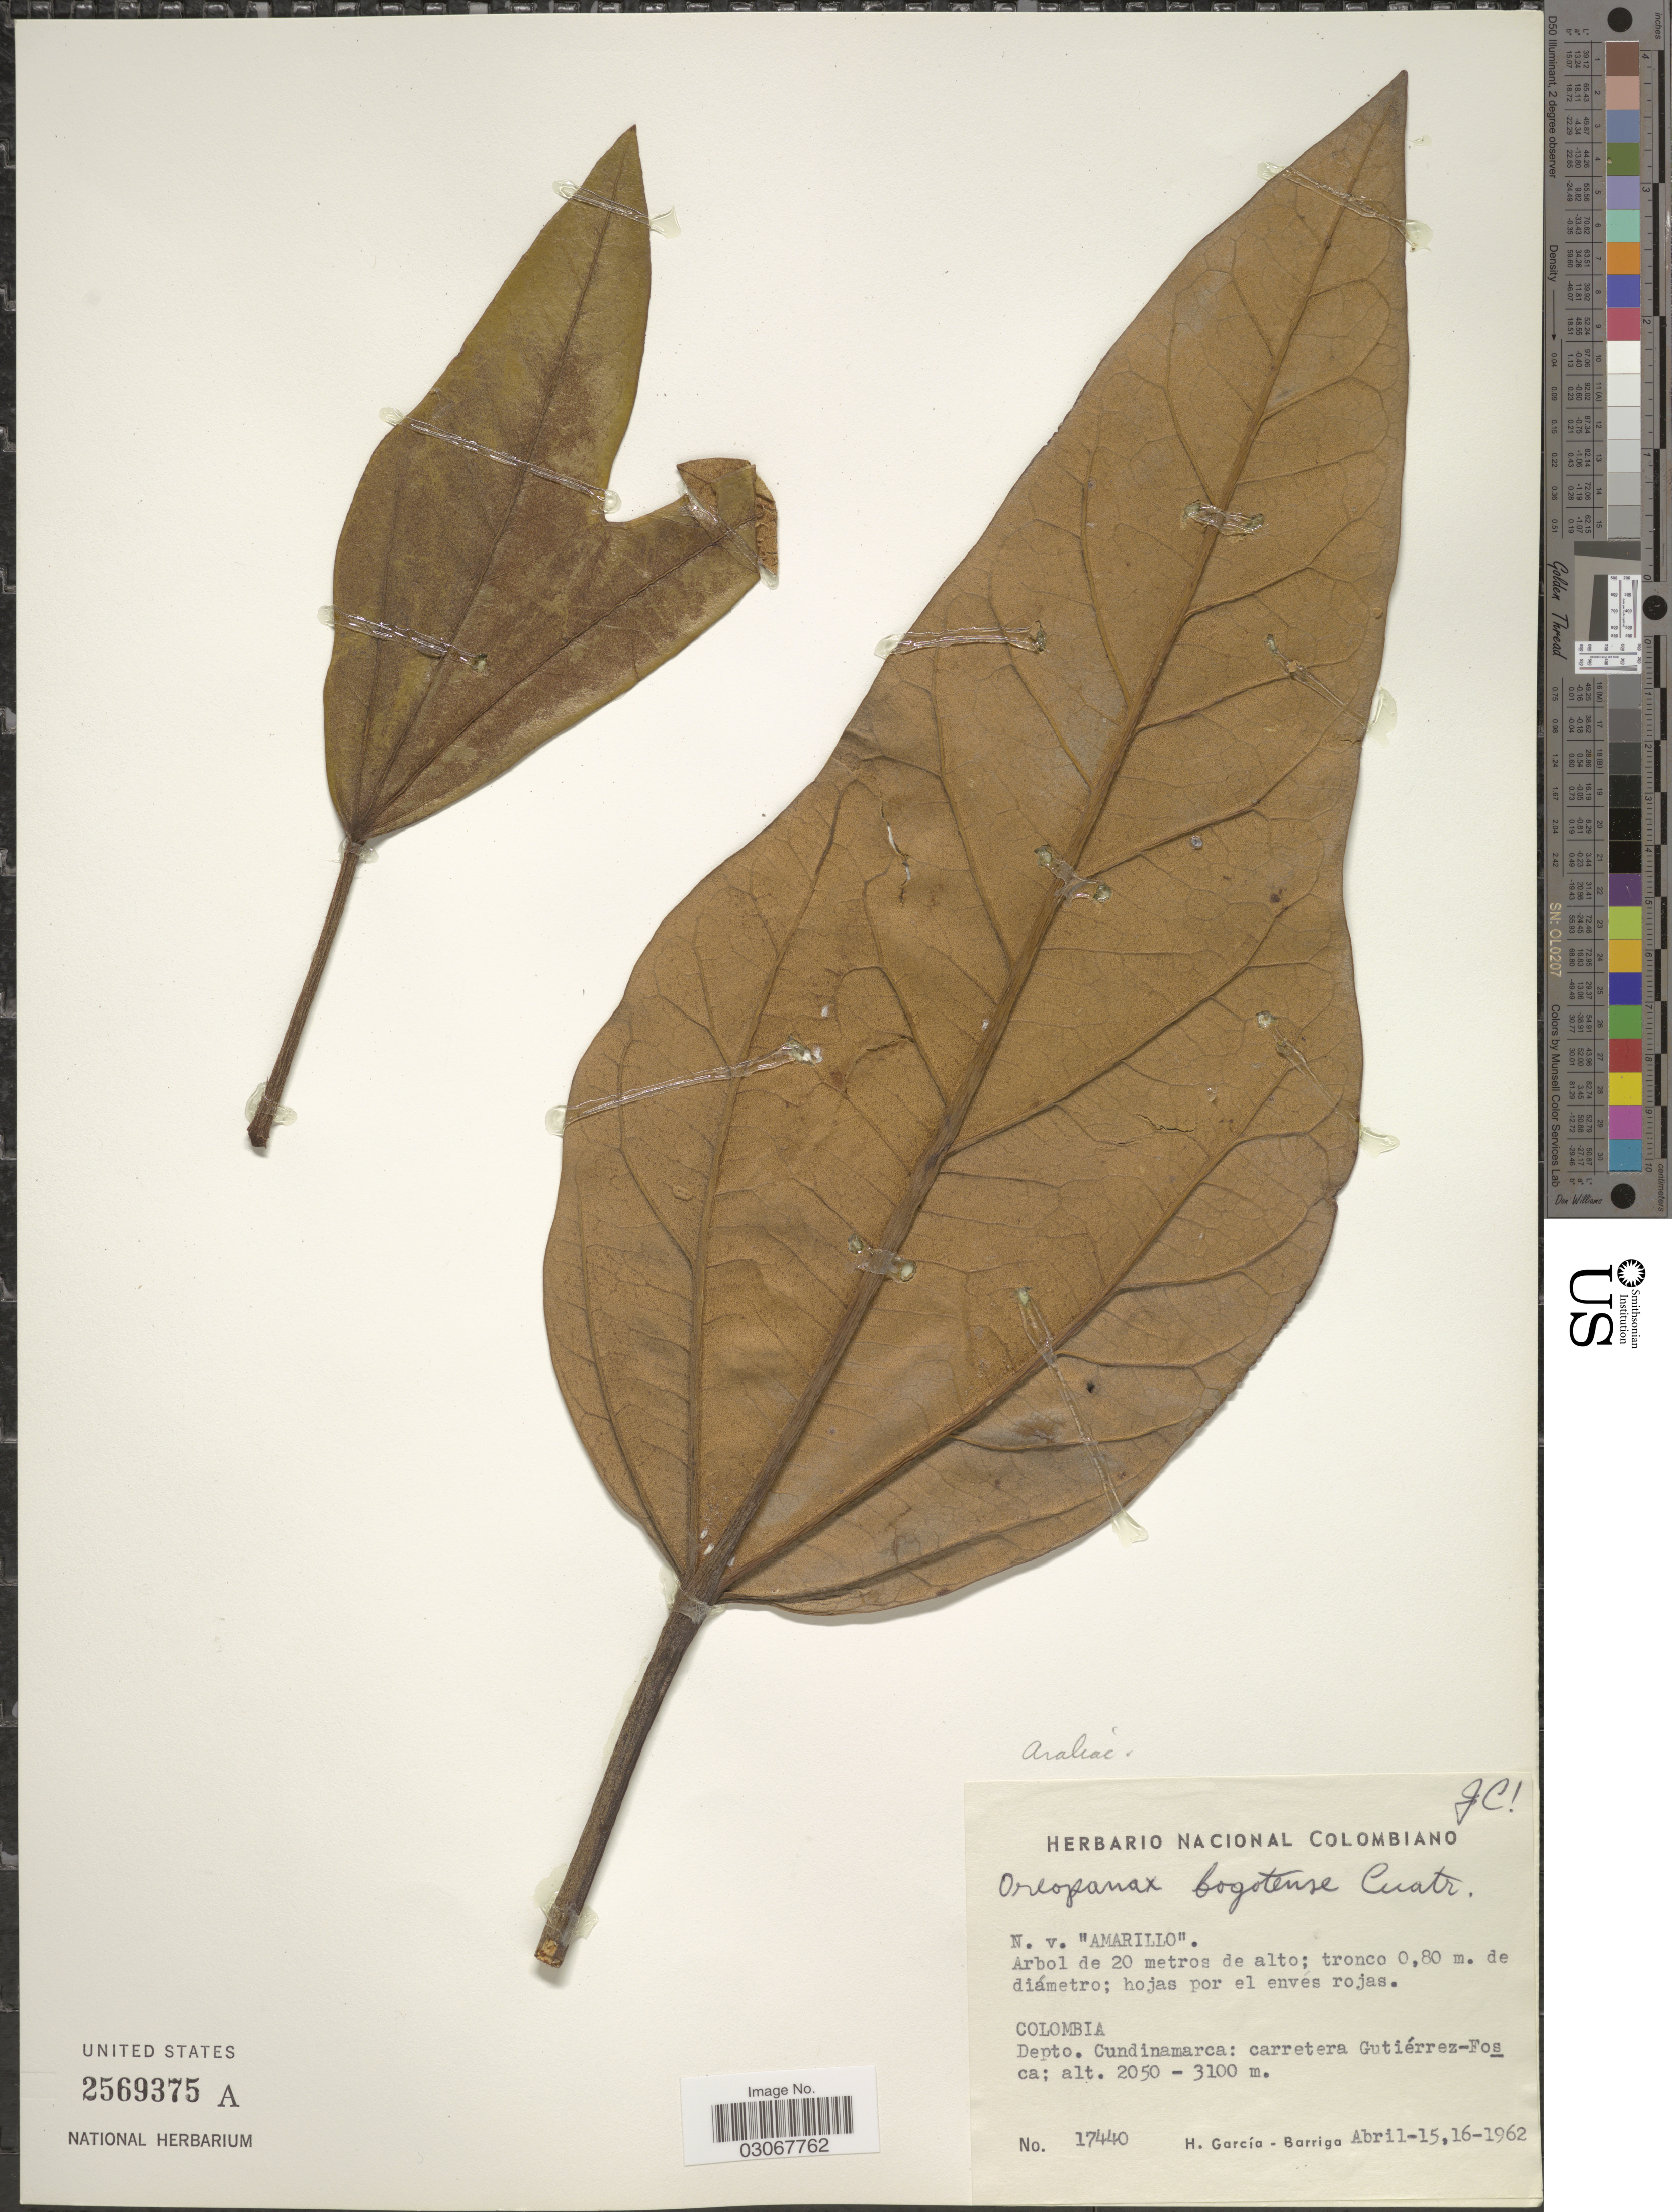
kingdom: Plantae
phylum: Tracheophyta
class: Magnoliopsida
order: Apiales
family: Araliaceae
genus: Oreopanax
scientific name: Oreopanax bogotense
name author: Cuatrec.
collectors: H. García Barriga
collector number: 17440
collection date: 1962-04-15/1962-04-16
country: Colombia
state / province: Cundinamarca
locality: Depto. Cundinamarca: carretera Gutiérrez-Fosca.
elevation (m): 2050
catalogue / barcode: US 2569375A